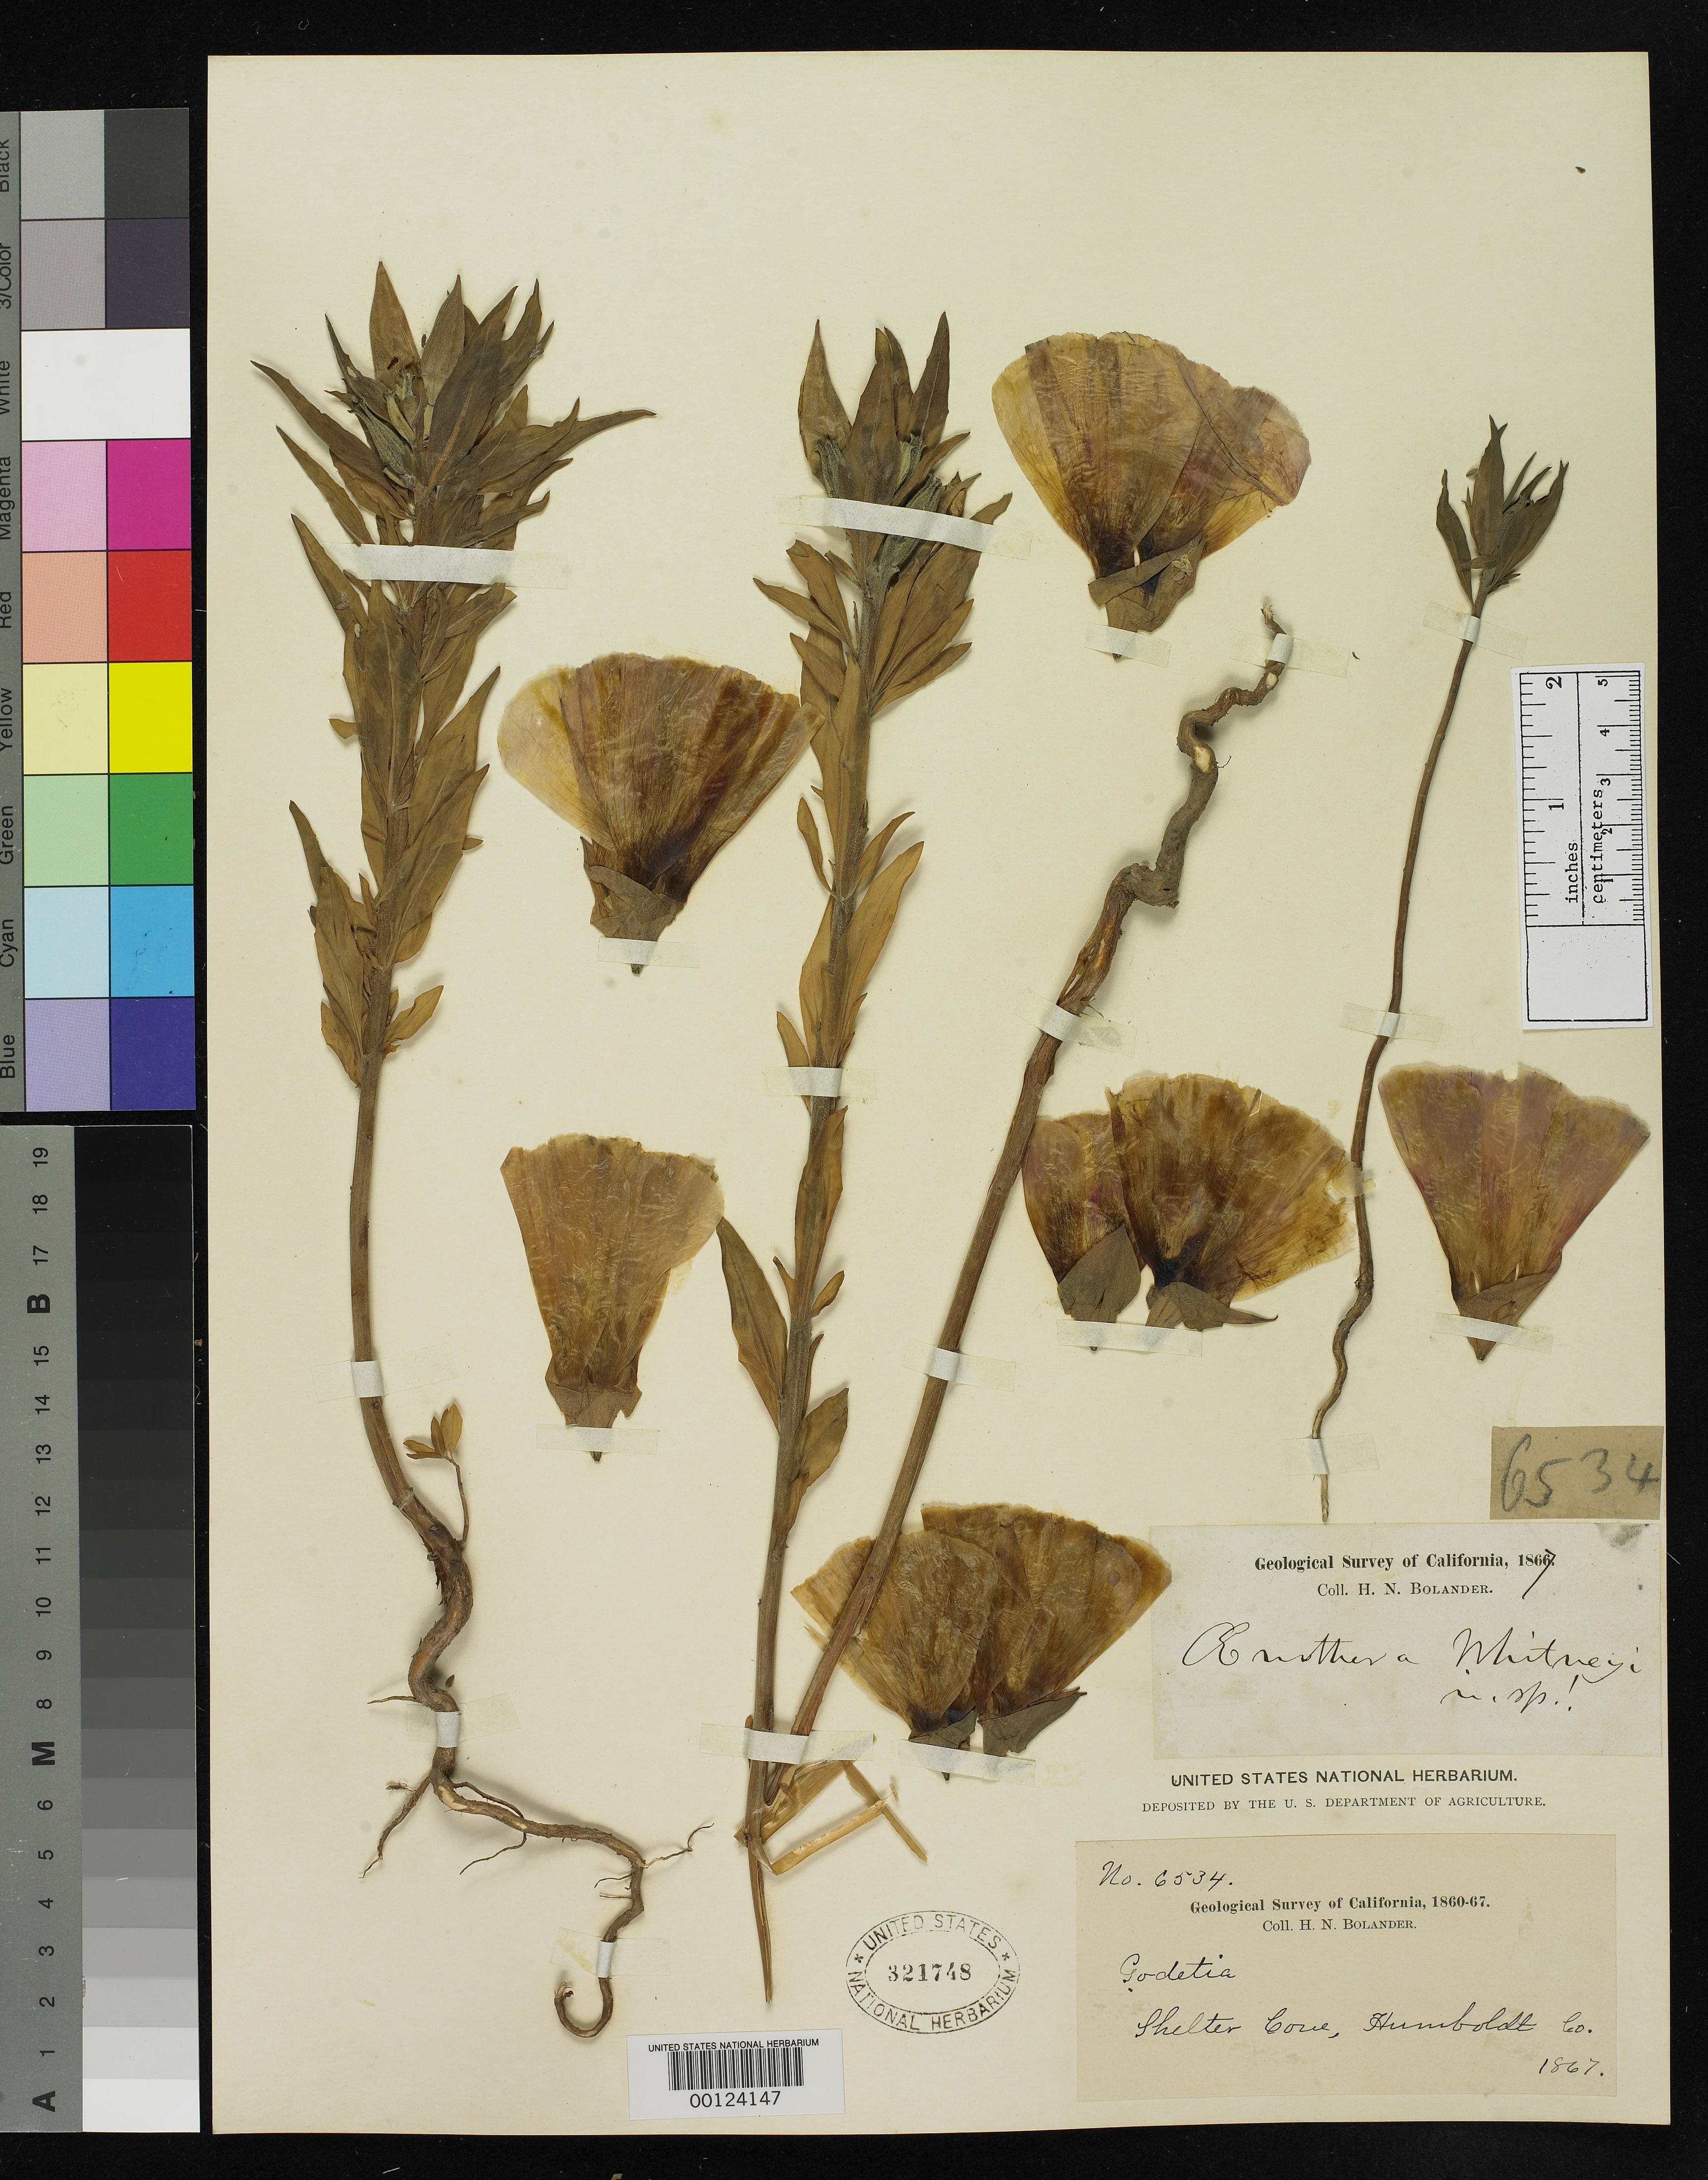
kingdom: Plantae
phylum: Tracheophyta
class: Magnoliopsida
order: Myrtales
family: Onagraceae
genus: Oenothera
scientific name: Oenothera whitneyi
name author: A. Gray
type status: Type Collection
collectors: H. Bolander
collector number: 6534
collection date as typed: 1867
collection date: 1867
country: United States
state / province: California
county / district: Humboldt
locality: Shelter Cove.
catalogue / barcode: US 321748